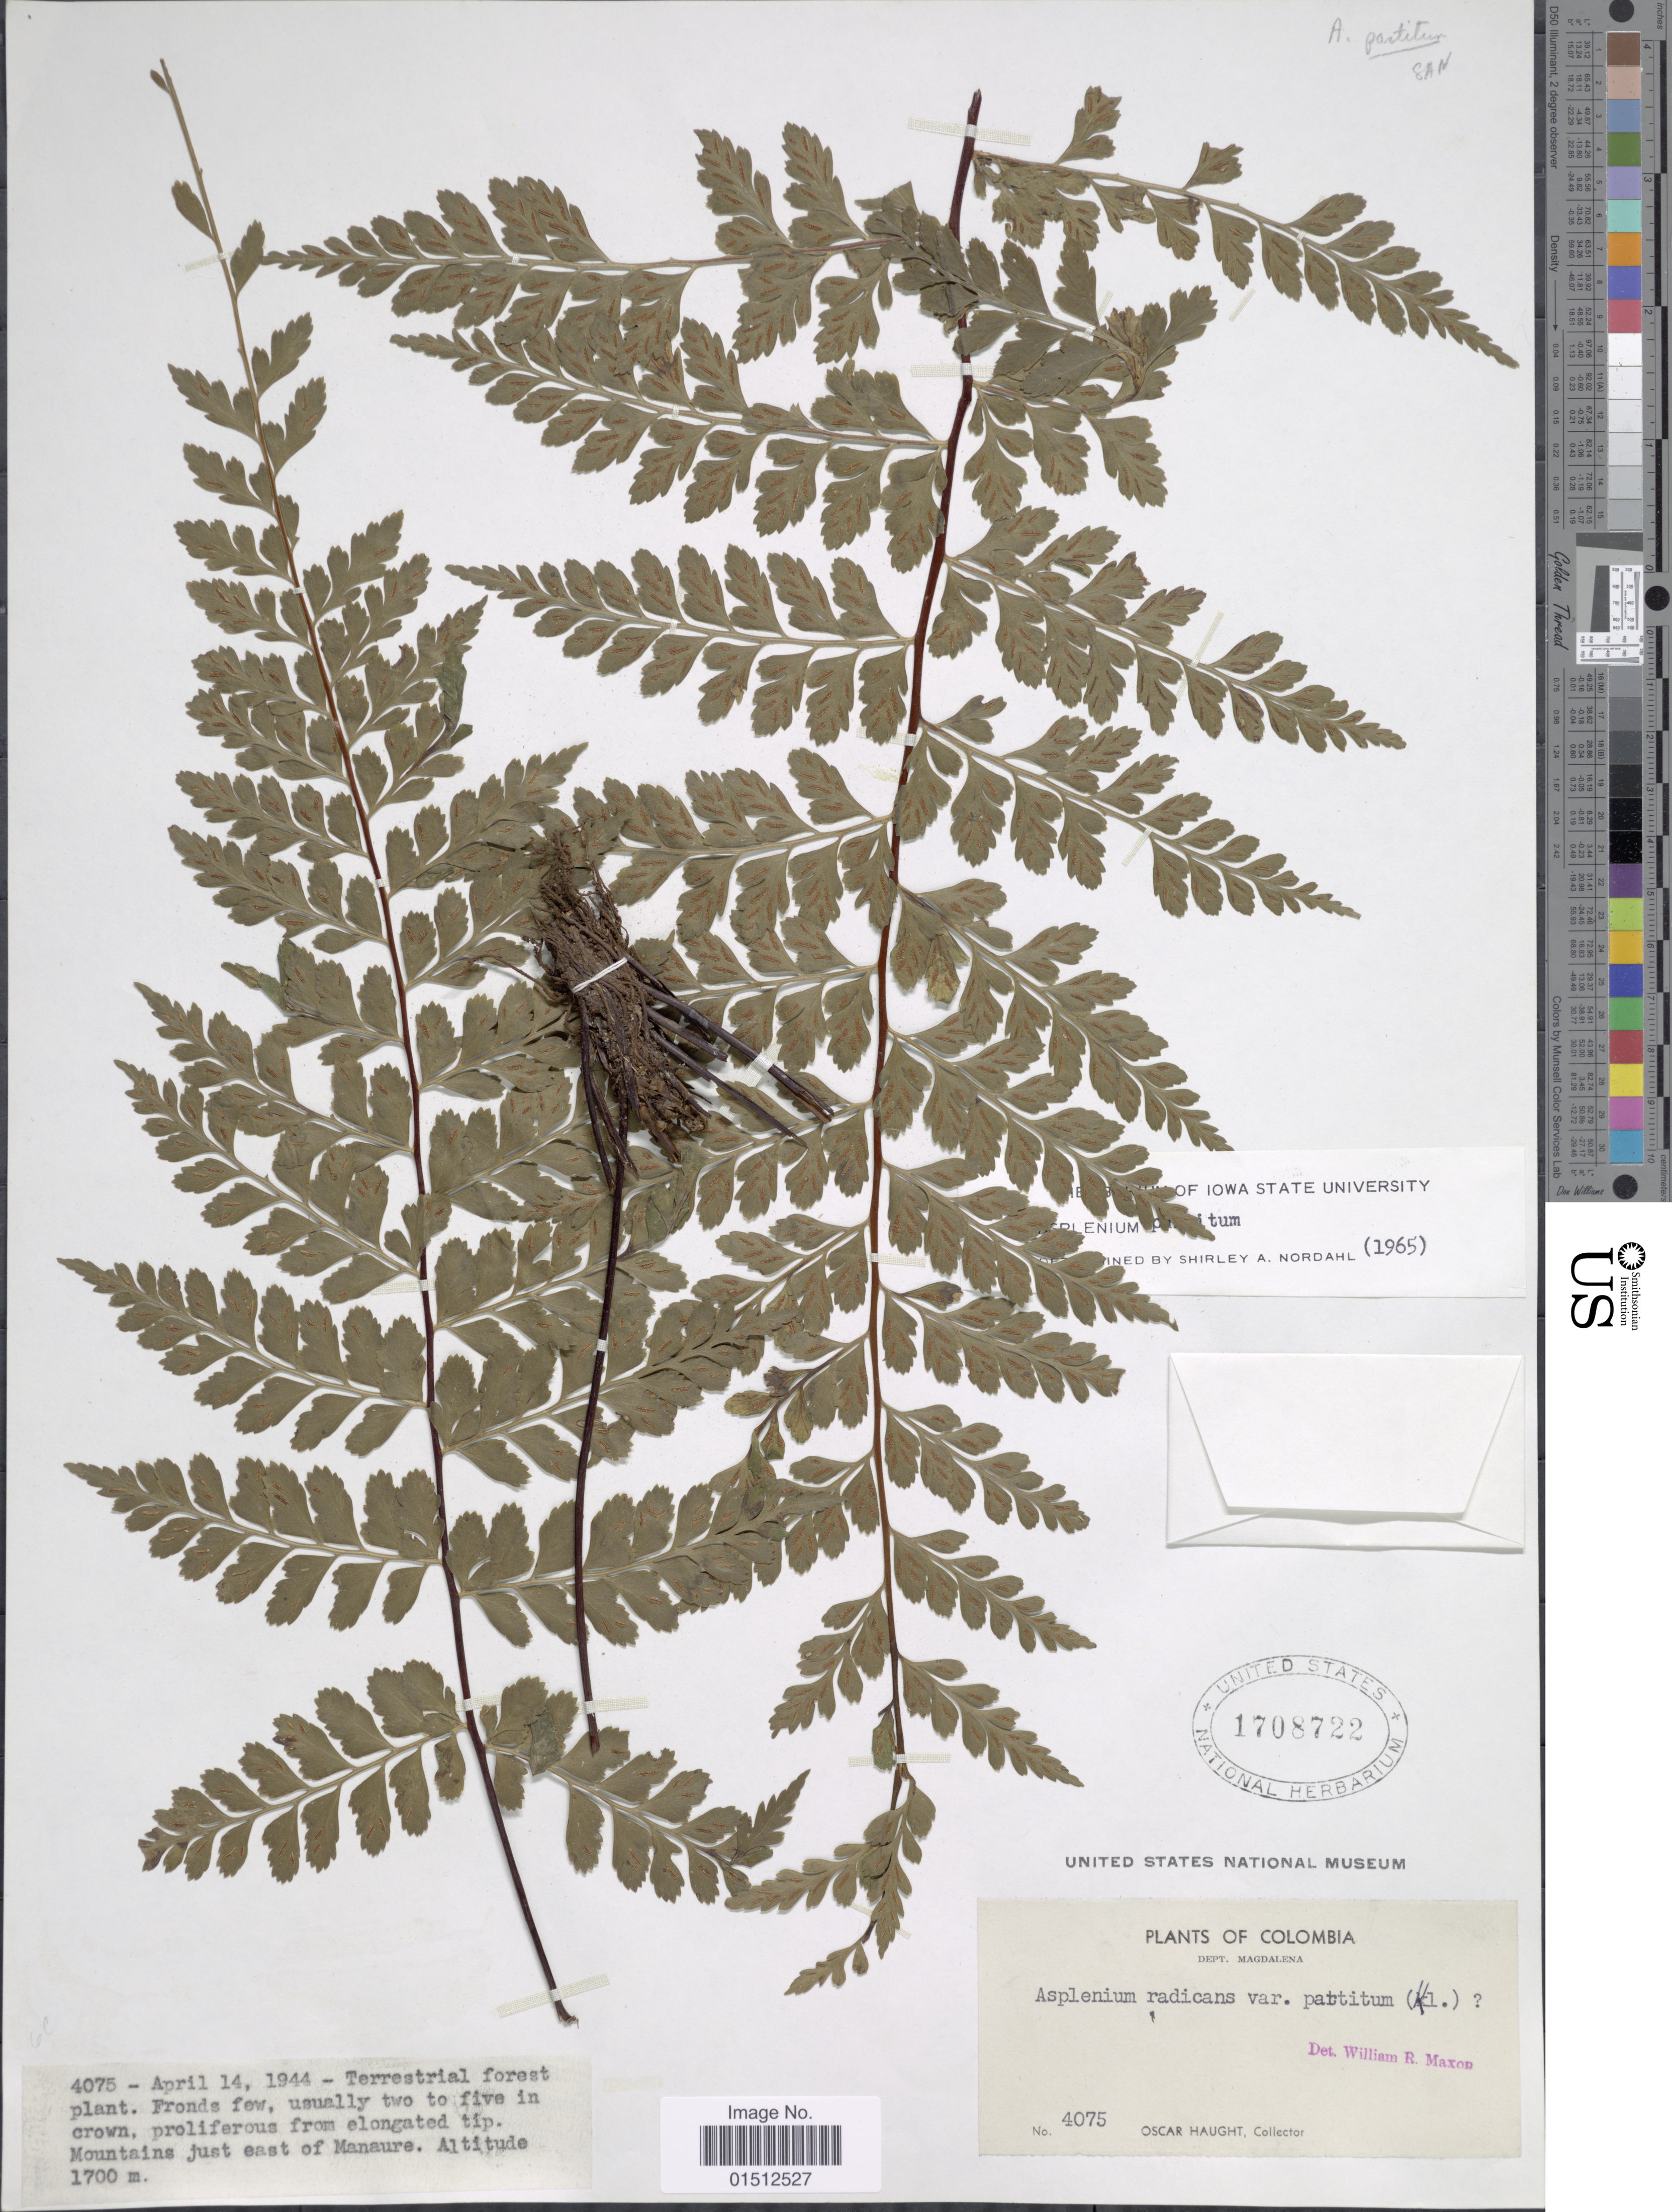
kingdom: Plantae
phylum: Tracheophyta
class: Polypodiopsida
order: Polypodiales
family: Aspleniaceae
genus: Asplenium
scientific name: Asplenium radicans var. partitum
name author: (Klotzsch) Hieron.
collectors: O. L. Haught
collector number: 4075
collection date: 1944-04-14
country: Colombia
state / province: Magdalena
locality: Colombia, Dept. Magdalena. Mountains just east of Manaure.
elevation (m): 1700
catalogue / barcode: US 1708722